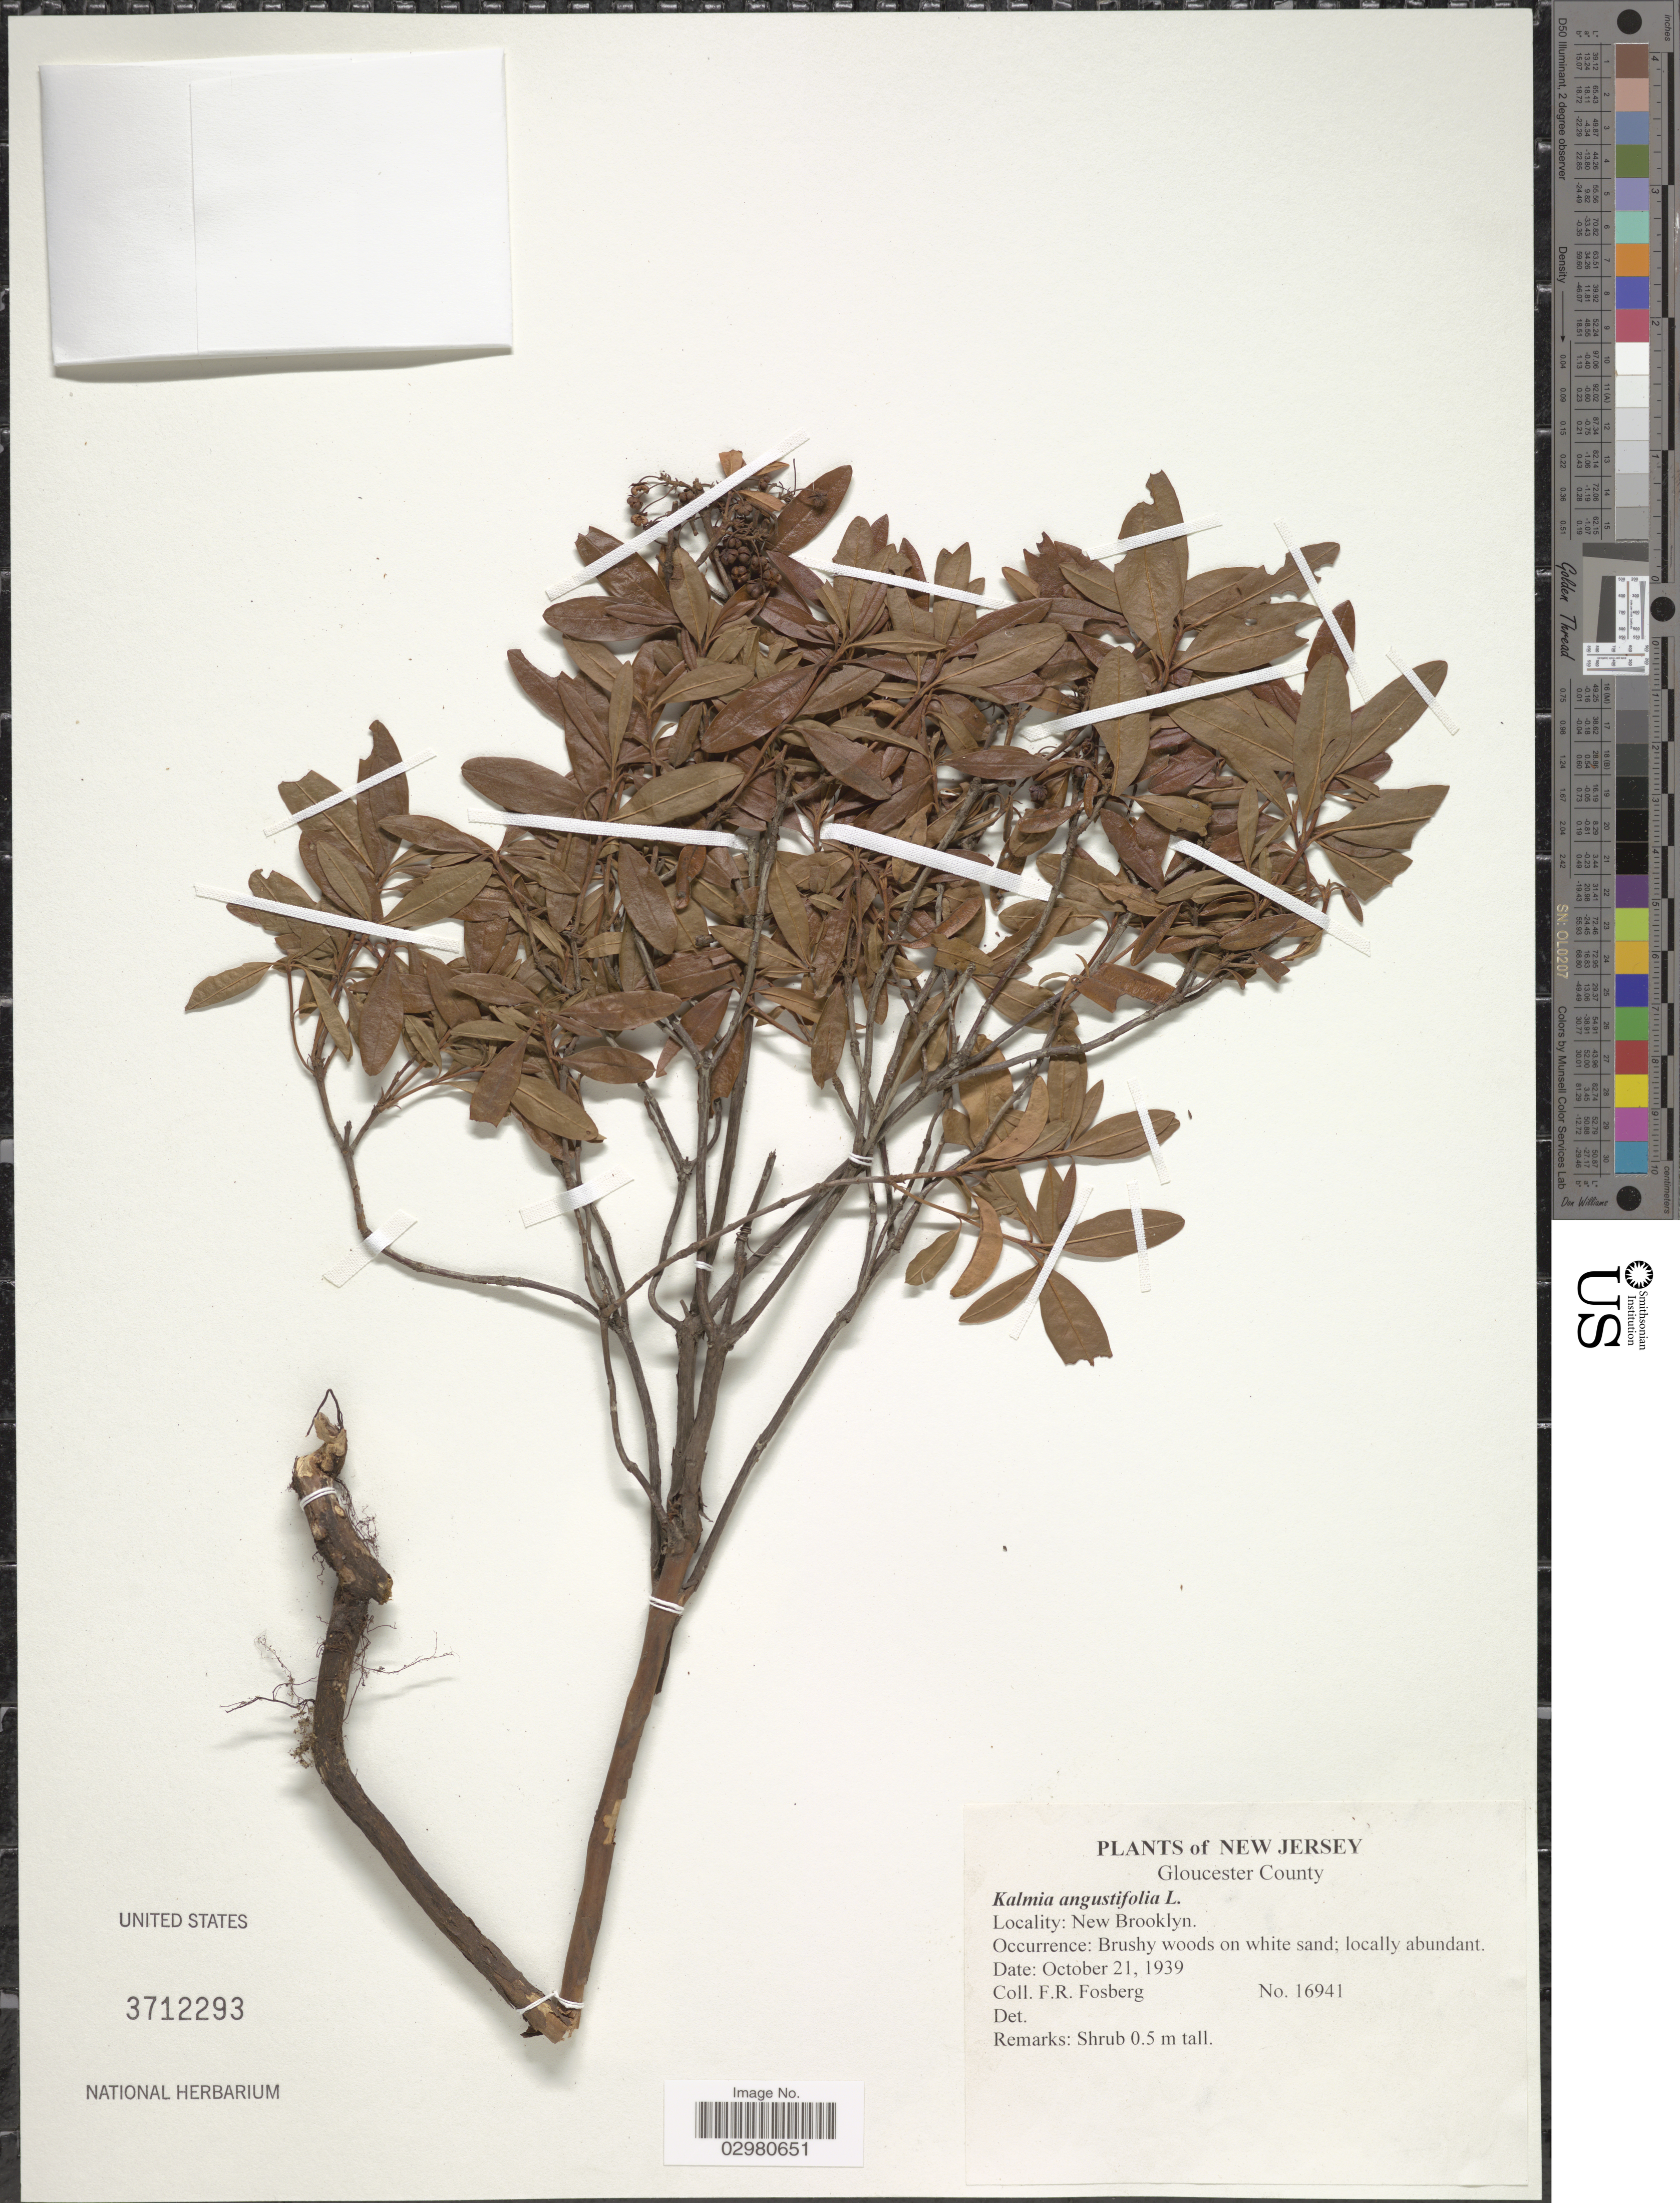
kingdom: Plantae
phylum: Tracheophyta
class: Magnoliopsida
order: Ericales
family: Ericaceae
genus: Kalmia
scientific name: Kalmia angustifolia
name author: L.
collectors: F. R. Fosberg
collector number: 16941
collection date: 1939-10-21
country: United States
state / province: New Jersey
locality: Gloucester County. New Brooklyn.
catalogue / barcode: US 3712293